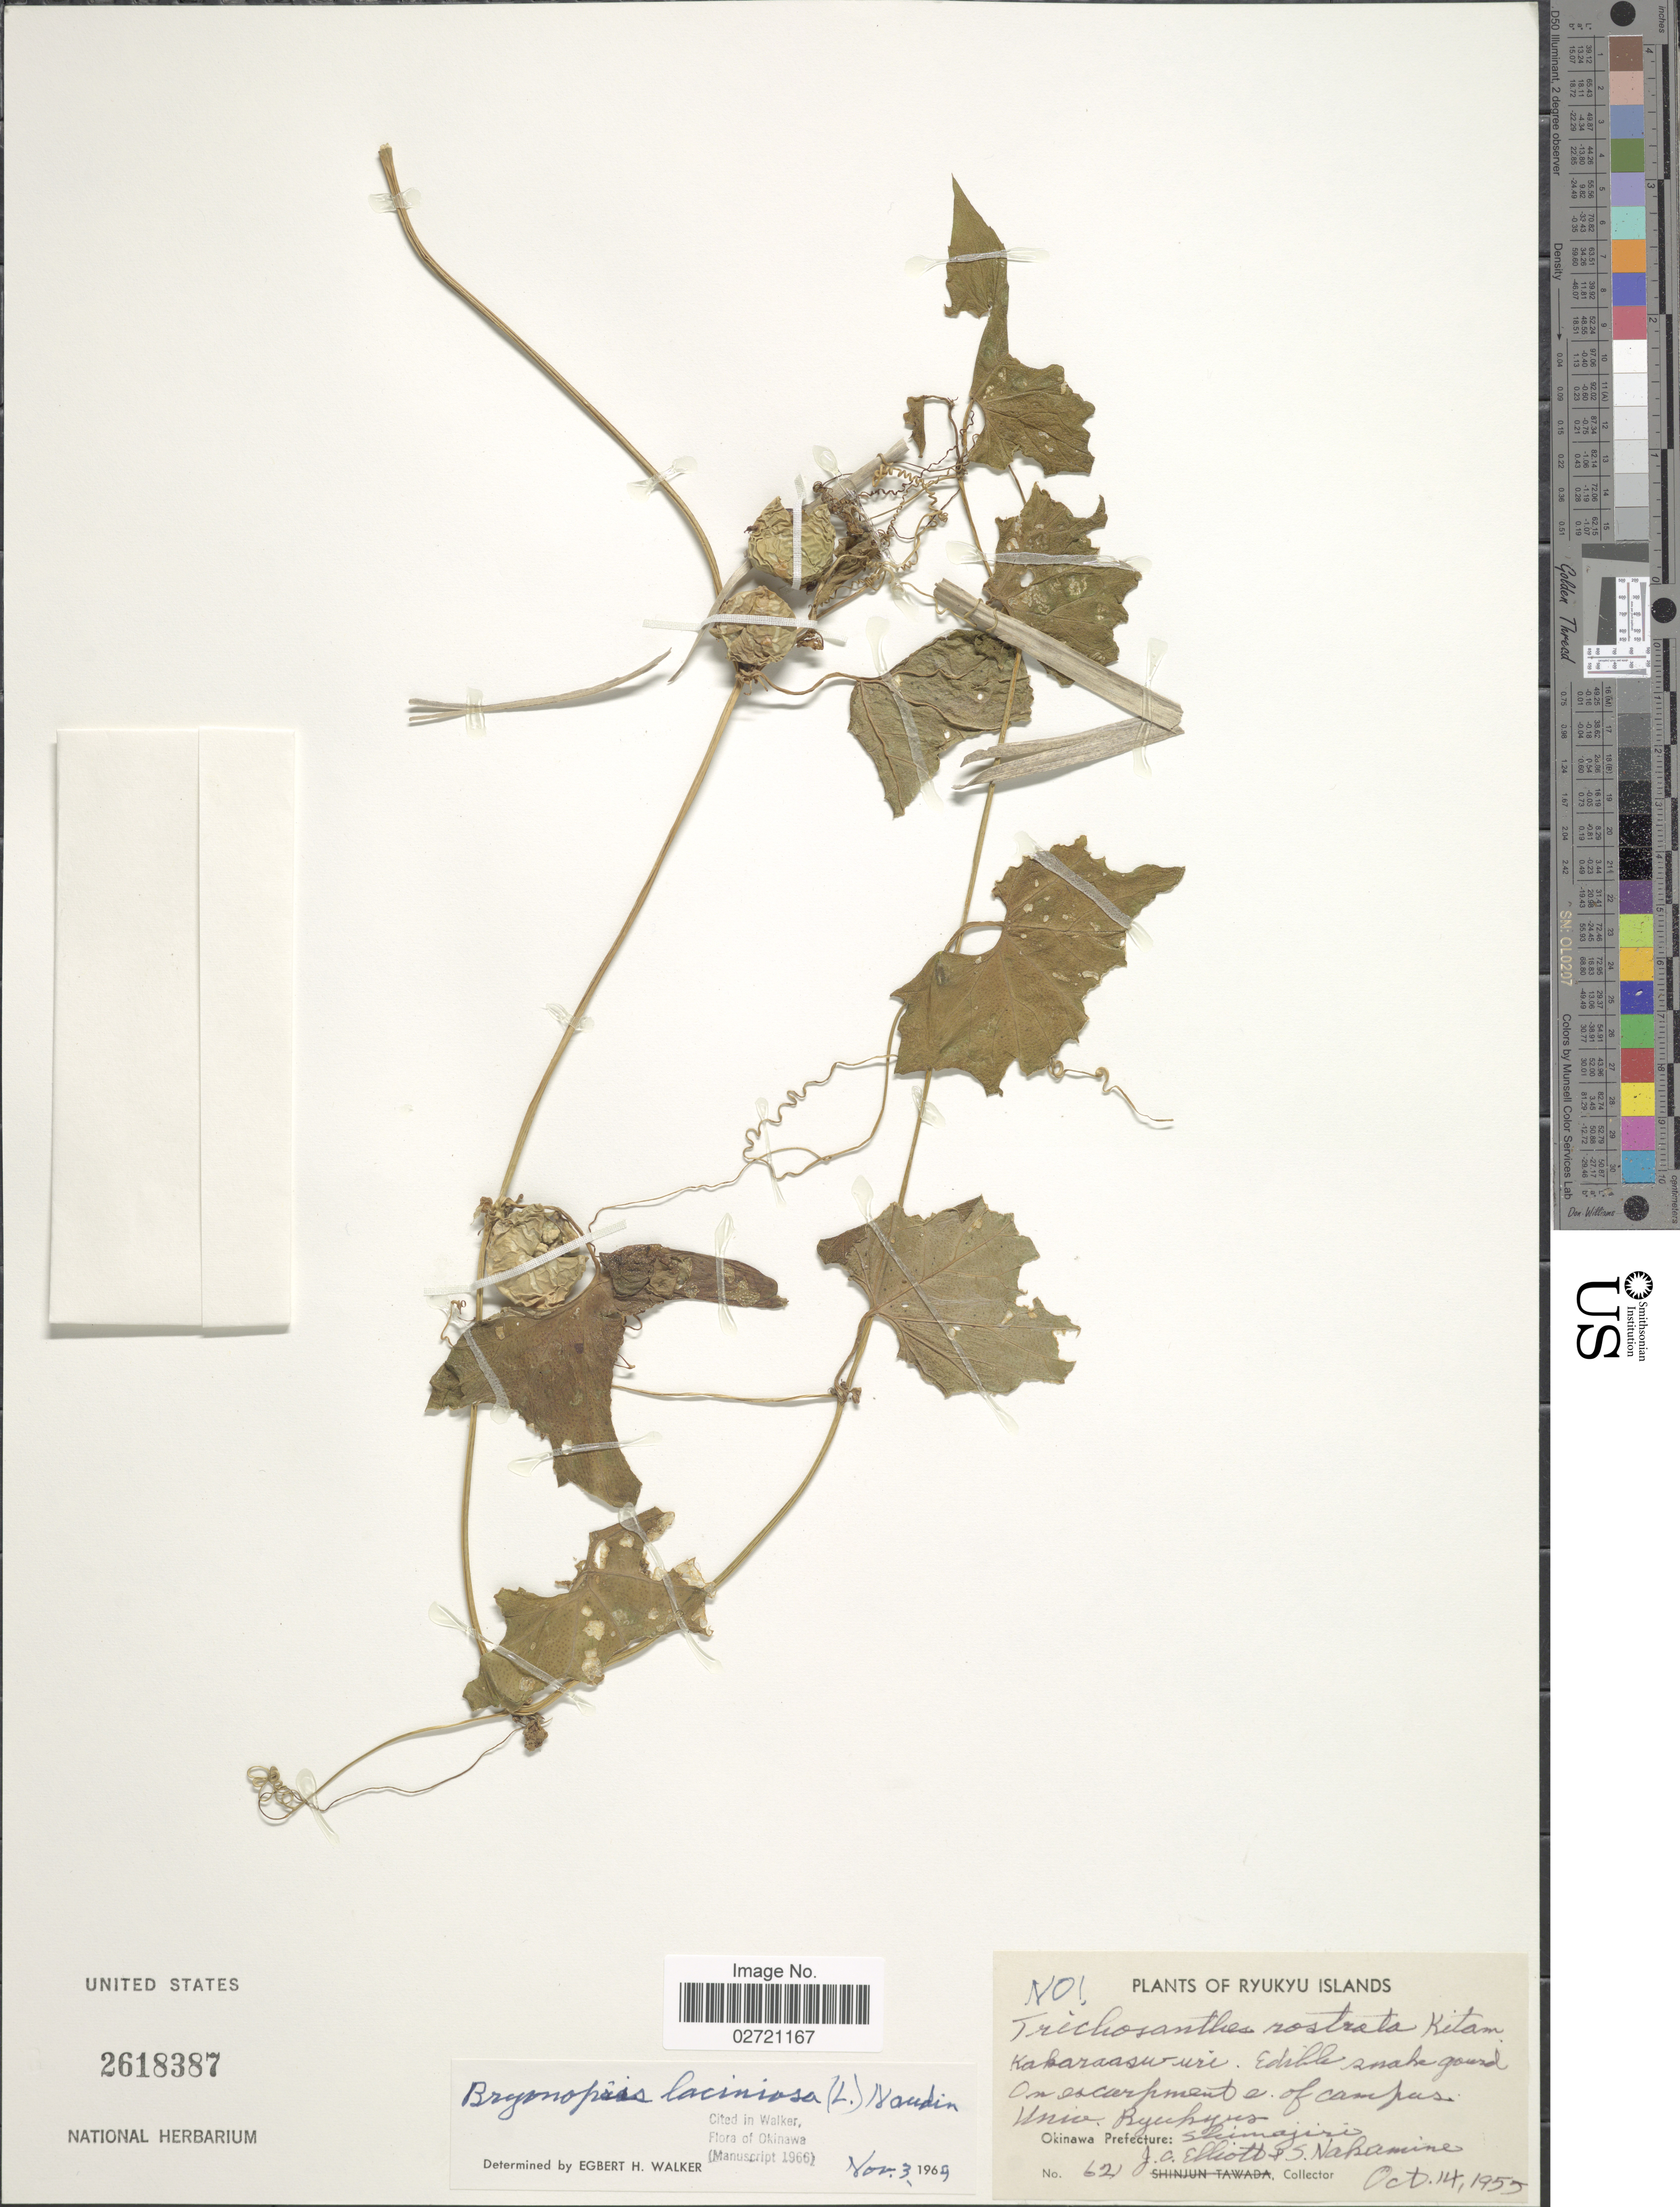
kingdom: Plantae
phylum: Tracheophyta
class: Magnoliopsida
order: Cucurbitales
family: Cucurbitaceae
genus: Diplocyclos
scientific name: Diplocyclos palmatus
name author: (L.) C. Jeffrey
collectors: J. C. Elliott & S. Nakamine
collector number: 621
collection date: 1955-10-14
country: Japan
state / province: Okinawa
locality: Ryukyu Islands. On escarpment e. of campus. Univ. Ryukyus. Shimajiro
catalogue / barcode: US 2618387